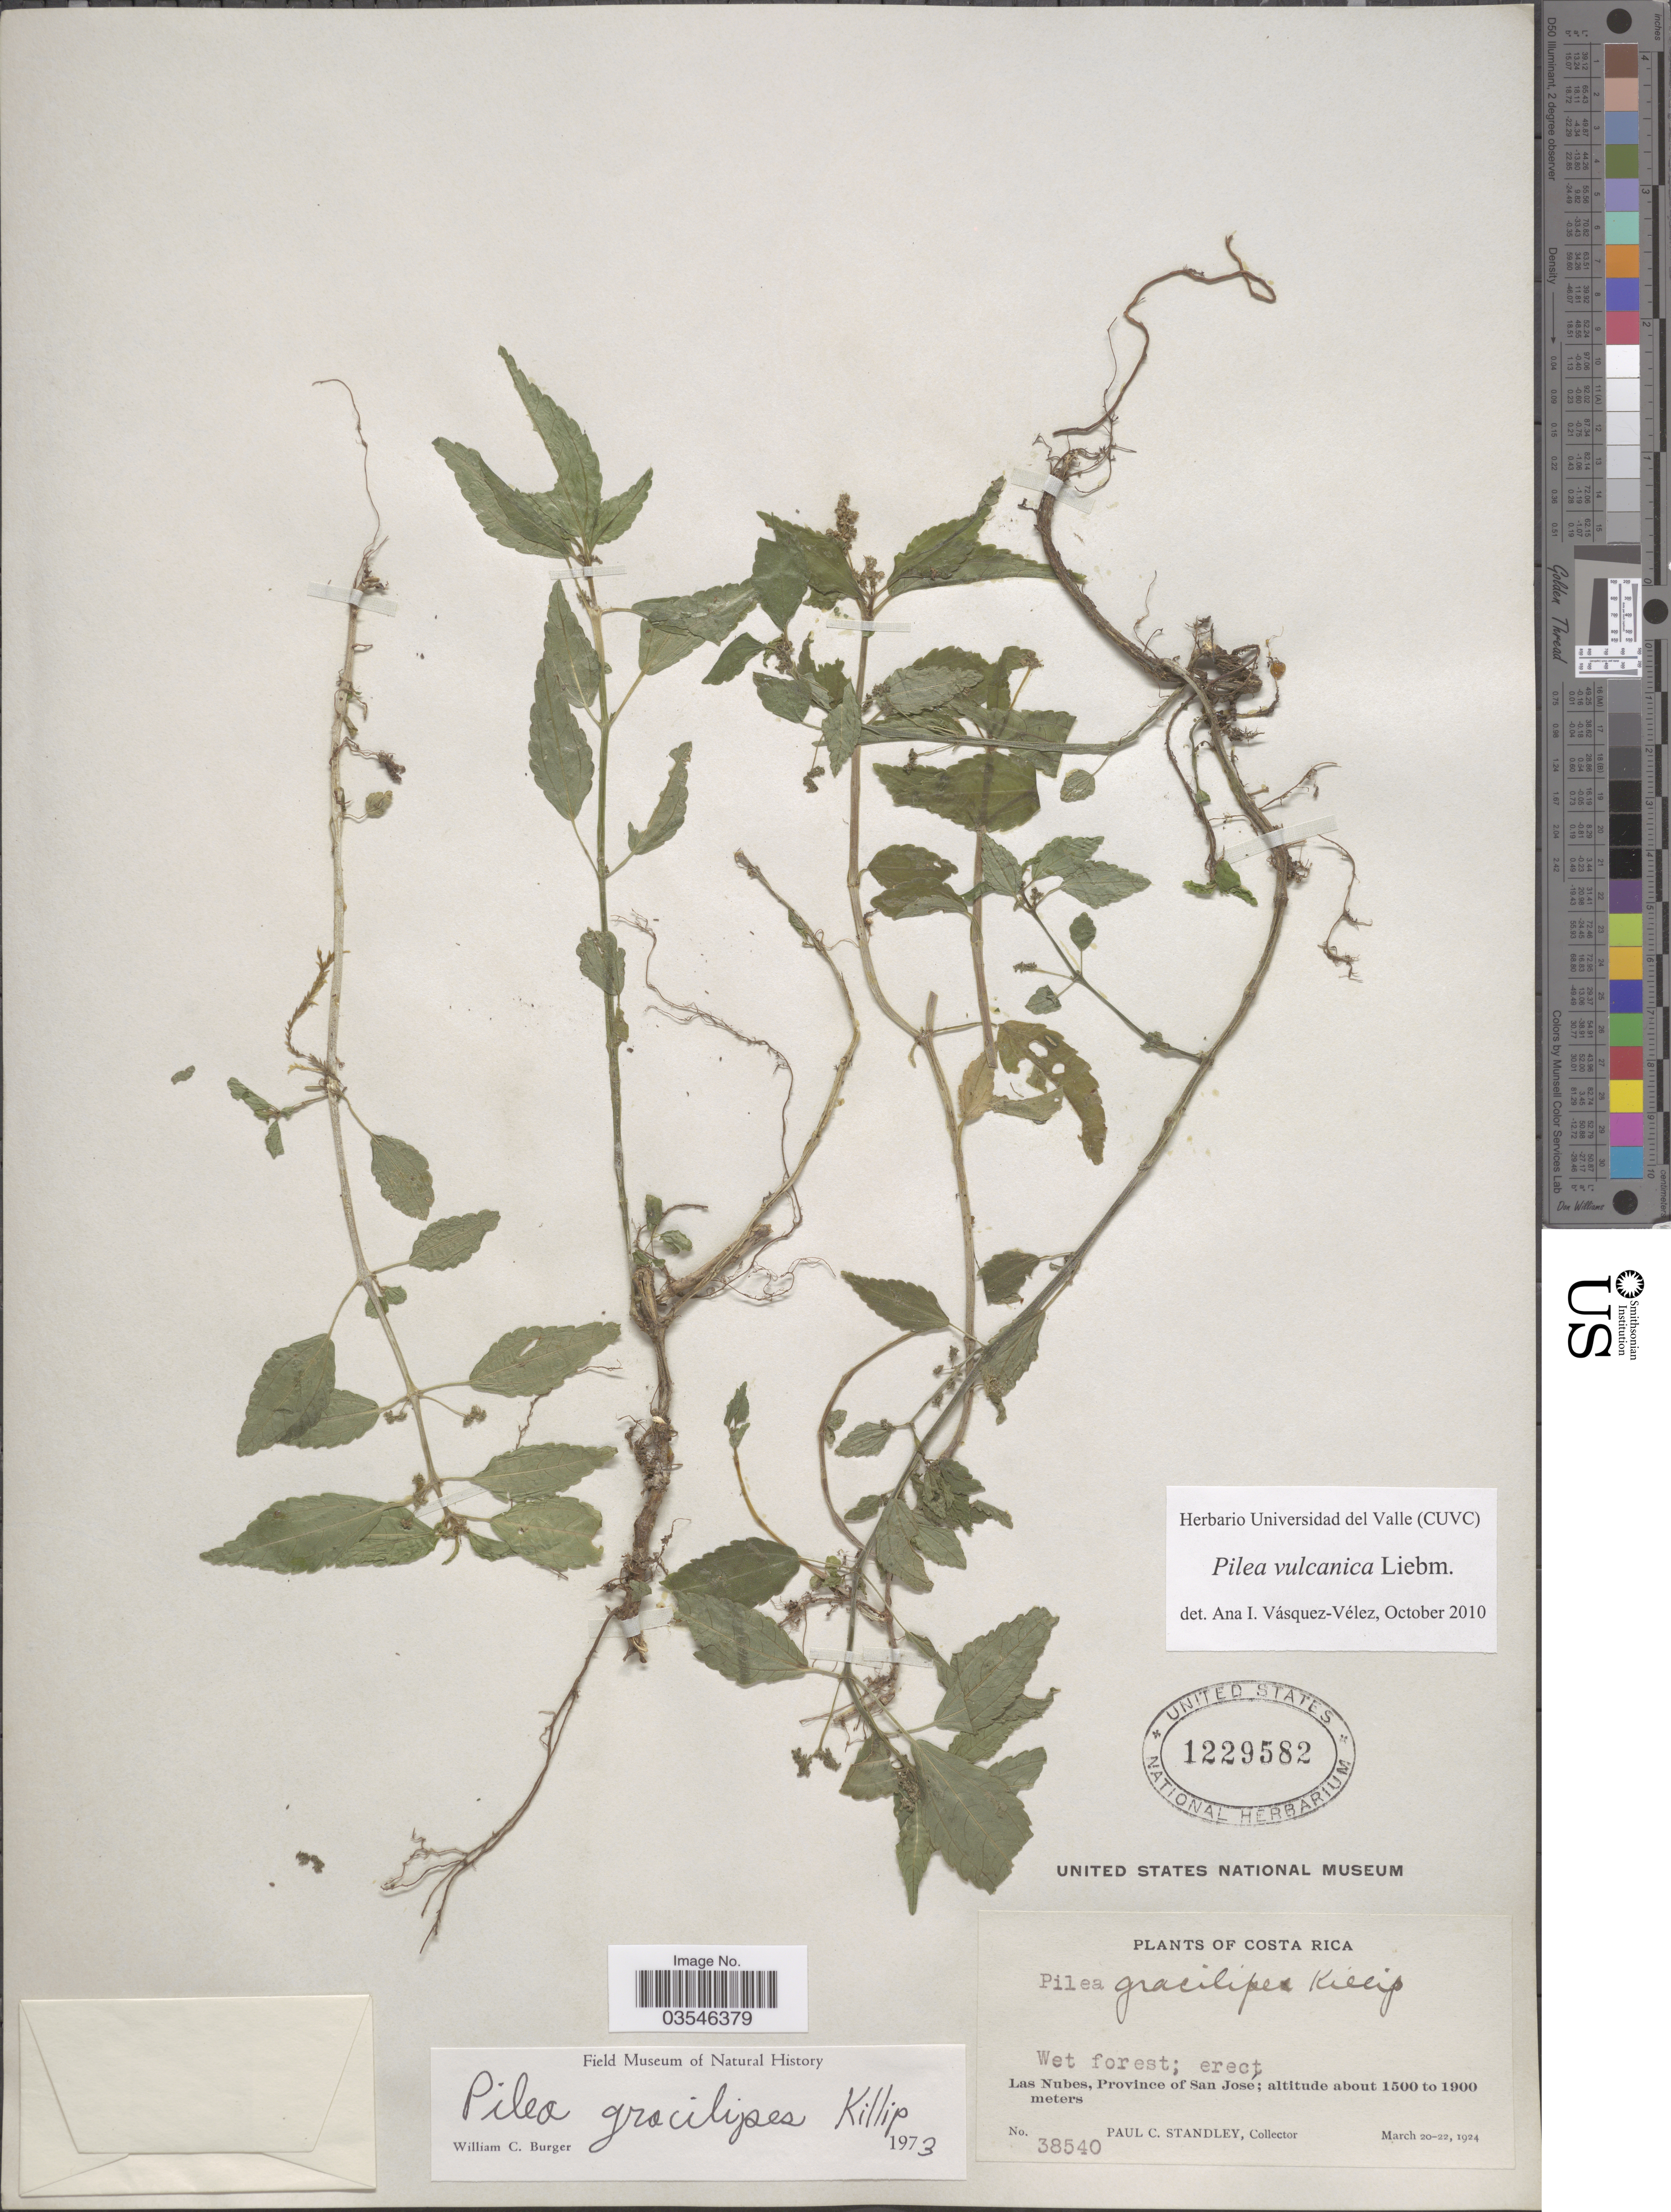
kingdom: Plantae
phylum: Tracheophyta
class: Magnoliopsida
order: Rosales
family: Urticaceae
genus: Pilea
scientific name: Pilea vulcanica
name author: Liebm.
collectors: P. C. Standley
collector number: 38540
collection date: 1924-03-20/1924-03-22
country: Costa Rica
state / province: San José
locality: Las Nubes.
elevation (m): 1500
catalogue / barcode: US 1229582